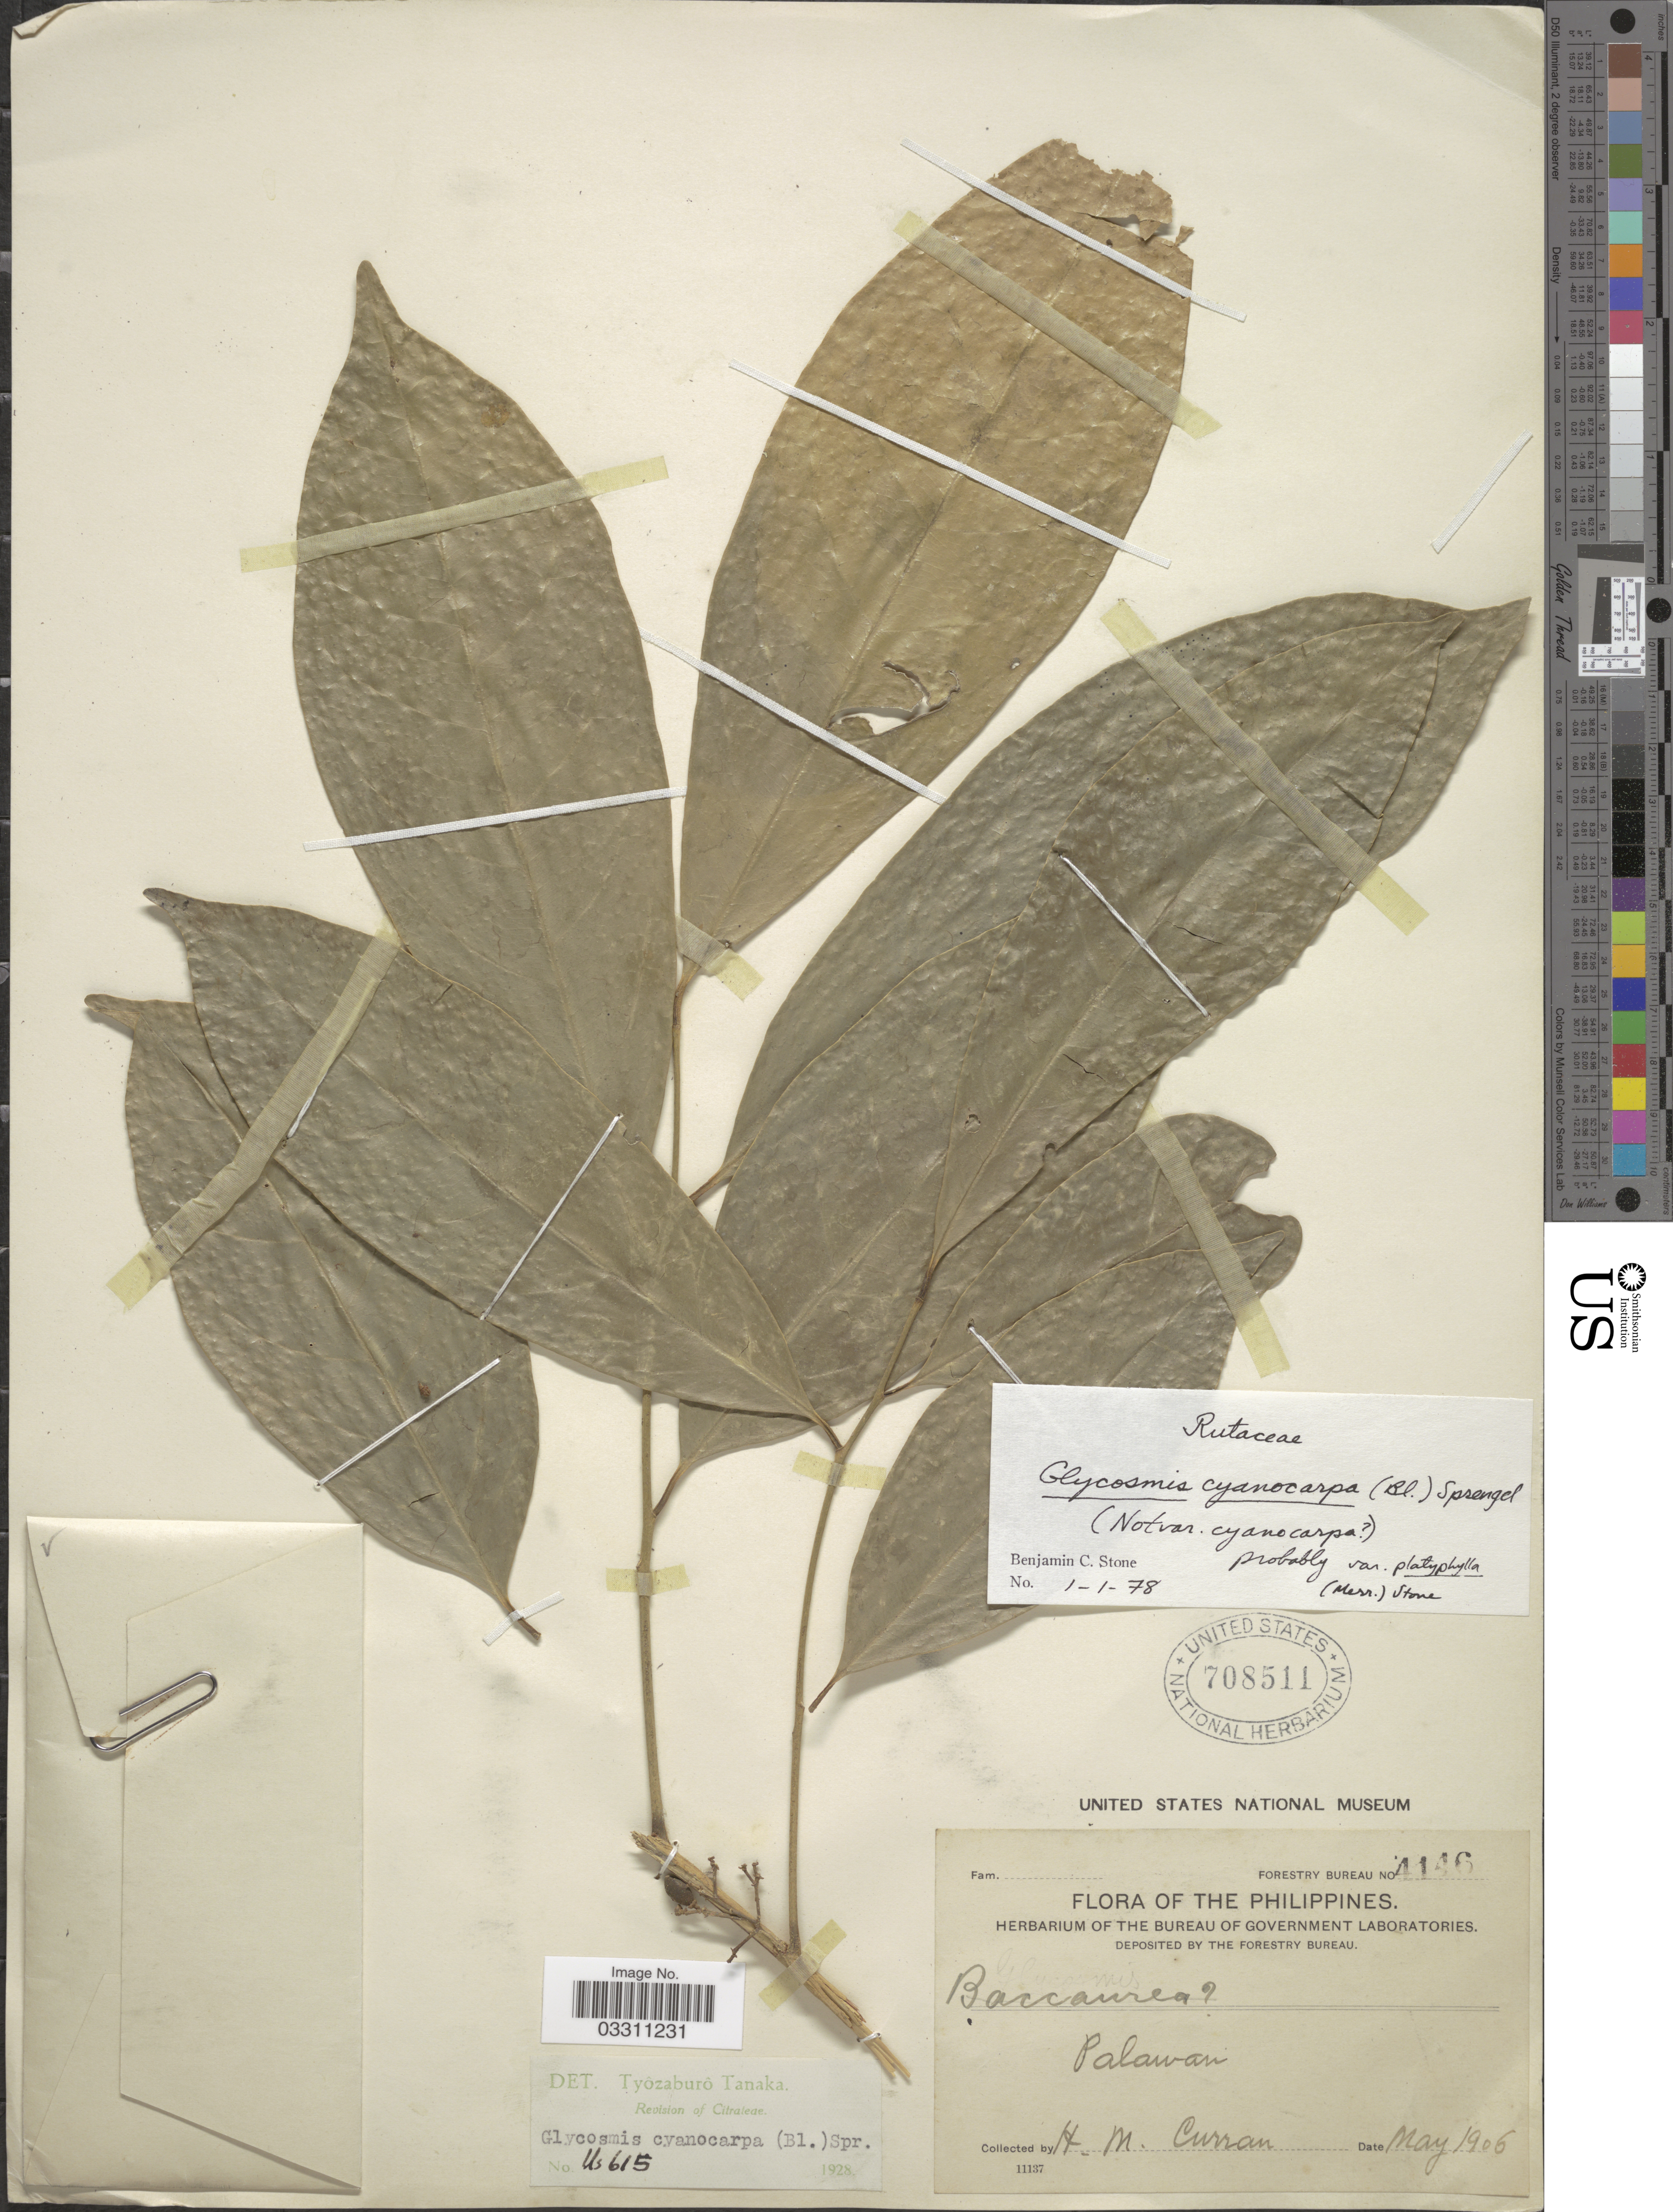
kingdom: Plantae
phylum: Tracheophyta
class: Magnoliopsida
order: Sapindales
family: Rutaceae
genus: Glycosmis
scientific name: Glycosmis cyanocarpa var. cyanocarpa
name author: (Blume) Spreng.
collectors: H. M. Curran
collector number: Bureau of Science 4146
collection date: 1906-05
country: Philippines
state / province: Mimaropa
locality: Palawan.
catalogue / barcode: US 708511